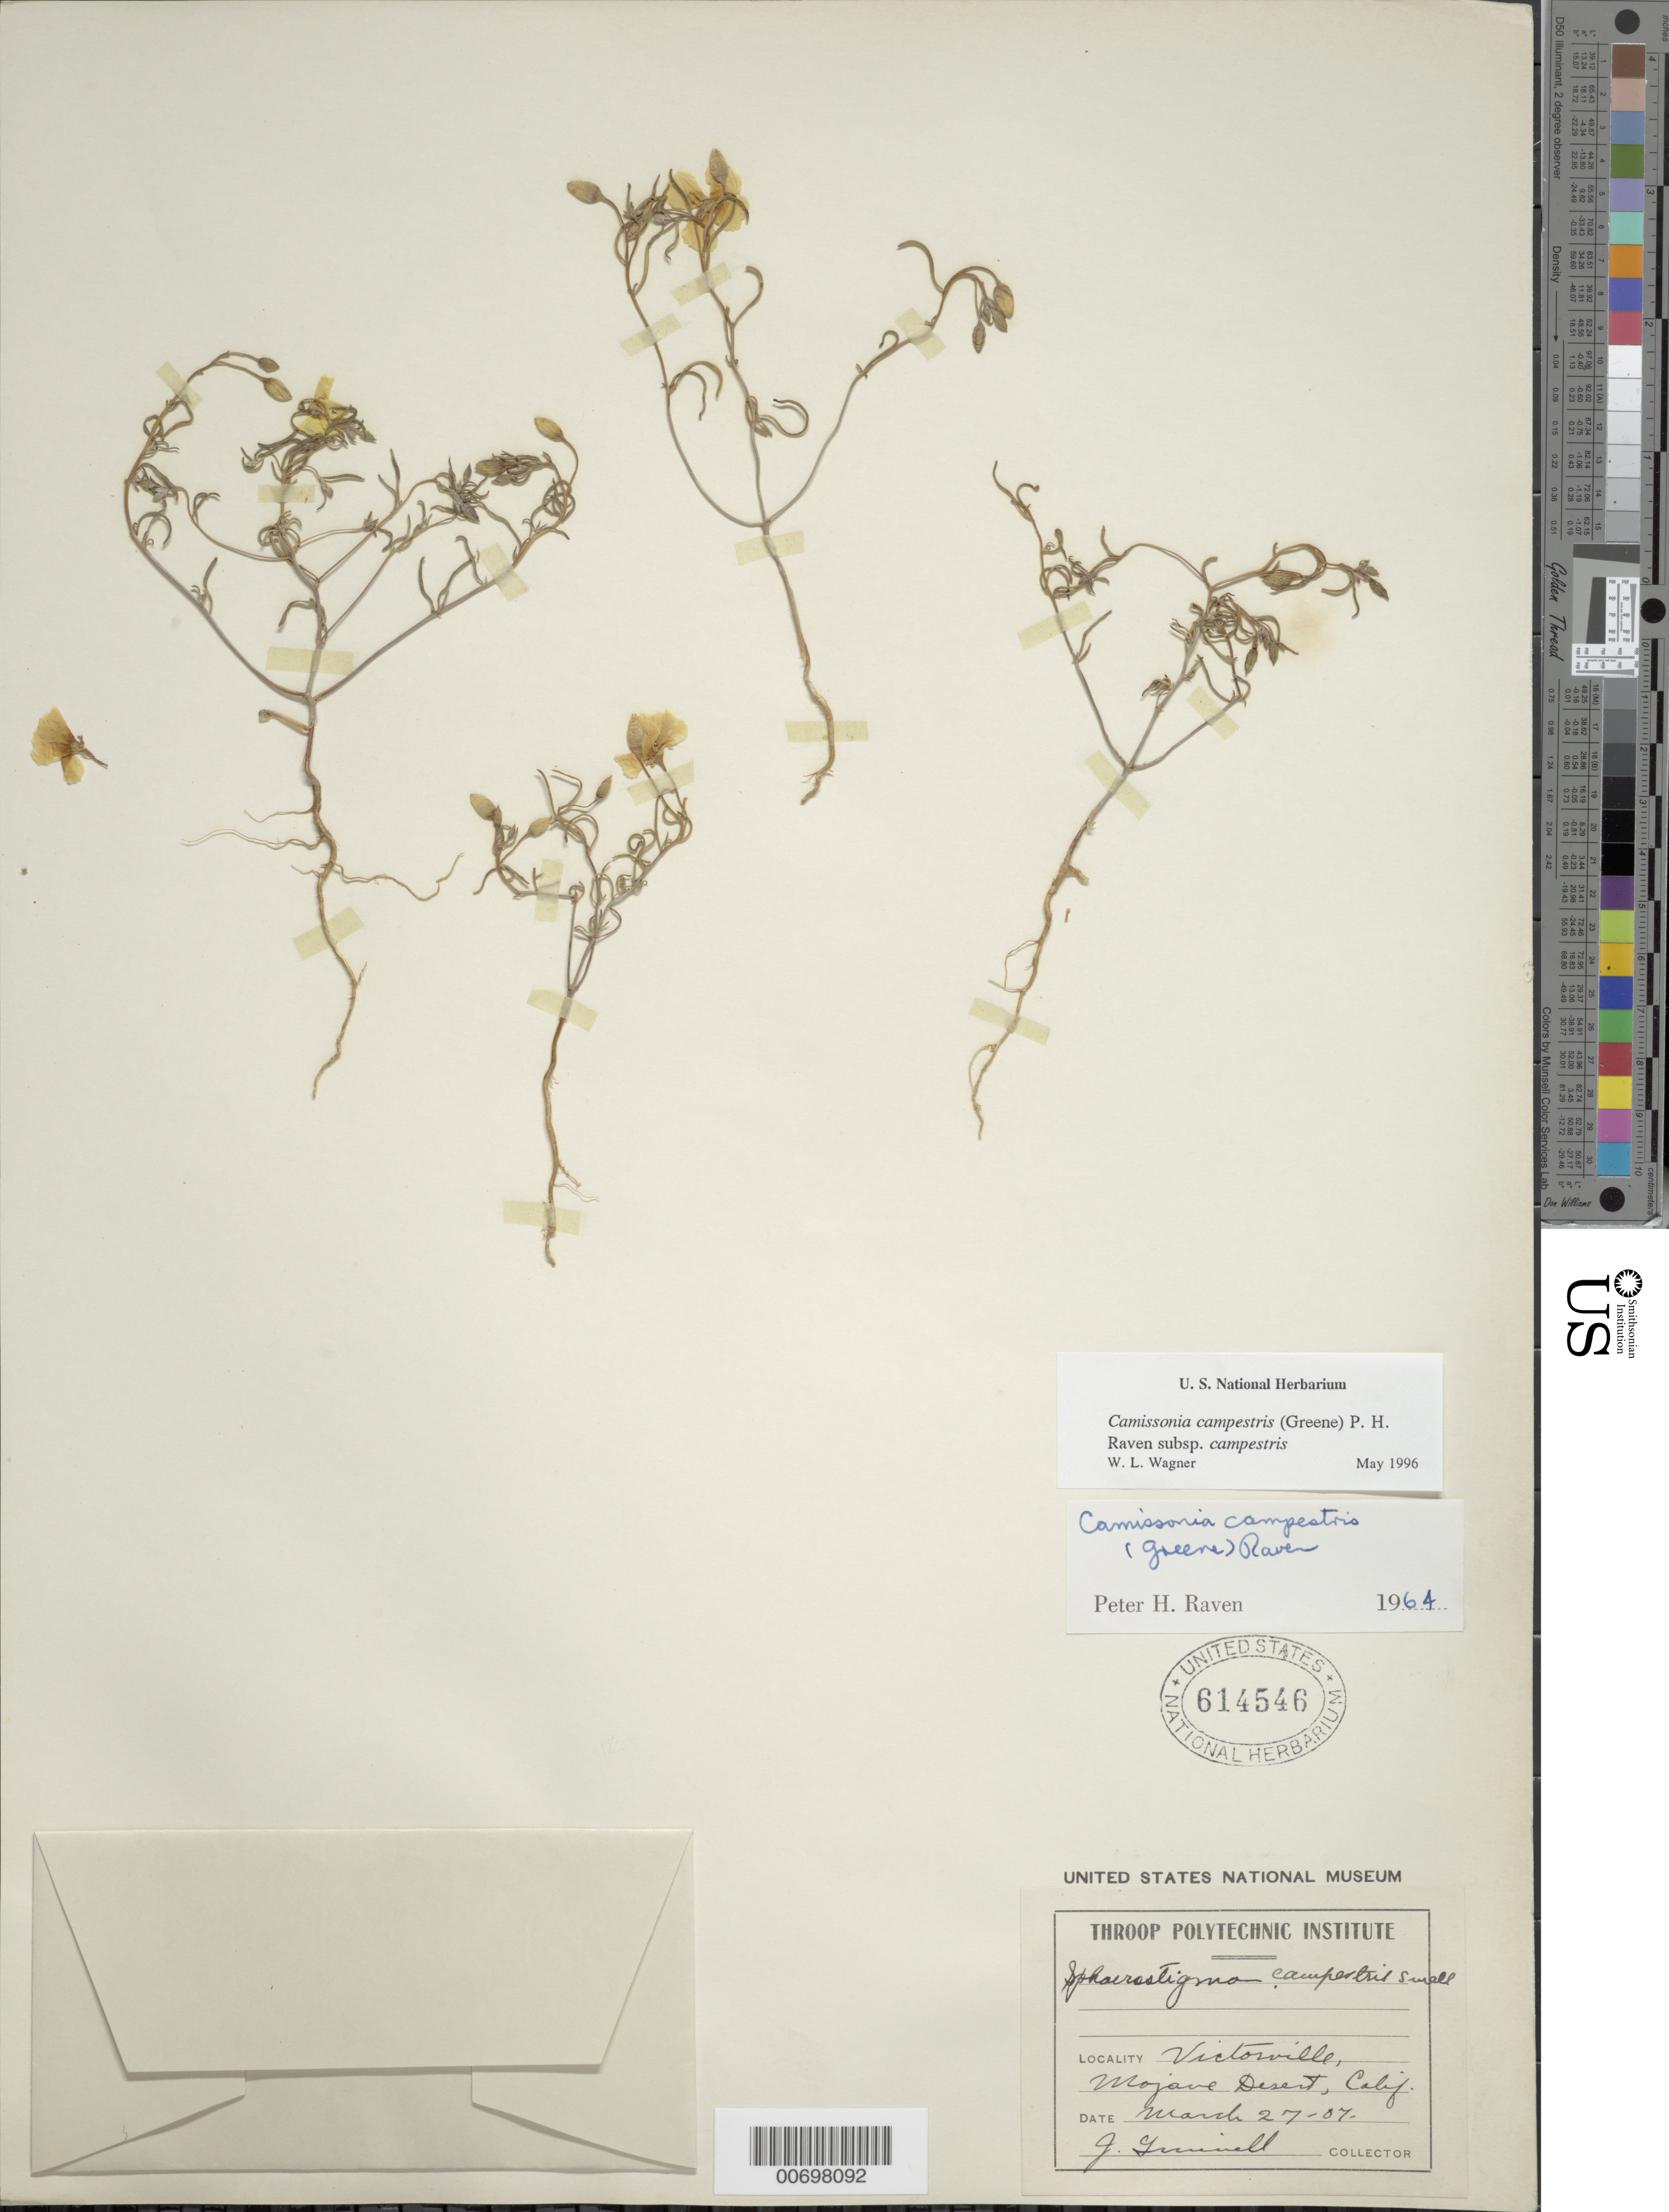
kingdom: Plantae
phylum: Tracheophyta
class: Magnoliopsida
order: Myrtales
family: Onagraceae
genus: Camissonia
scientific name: Camissonia campestris subsp. campestris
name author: (Greene) P.H. Raven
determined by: Wagner, W. L., (BOT), Smithsonian Institution - National Museum of Natural History (UNITED STATES)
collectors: J. Grinnell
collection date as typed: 27 Mar 1907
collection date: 1907-03-27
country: United States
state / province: California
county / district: San Barnadino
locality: Victorville, Mojave Desert.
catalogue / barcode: US 614546